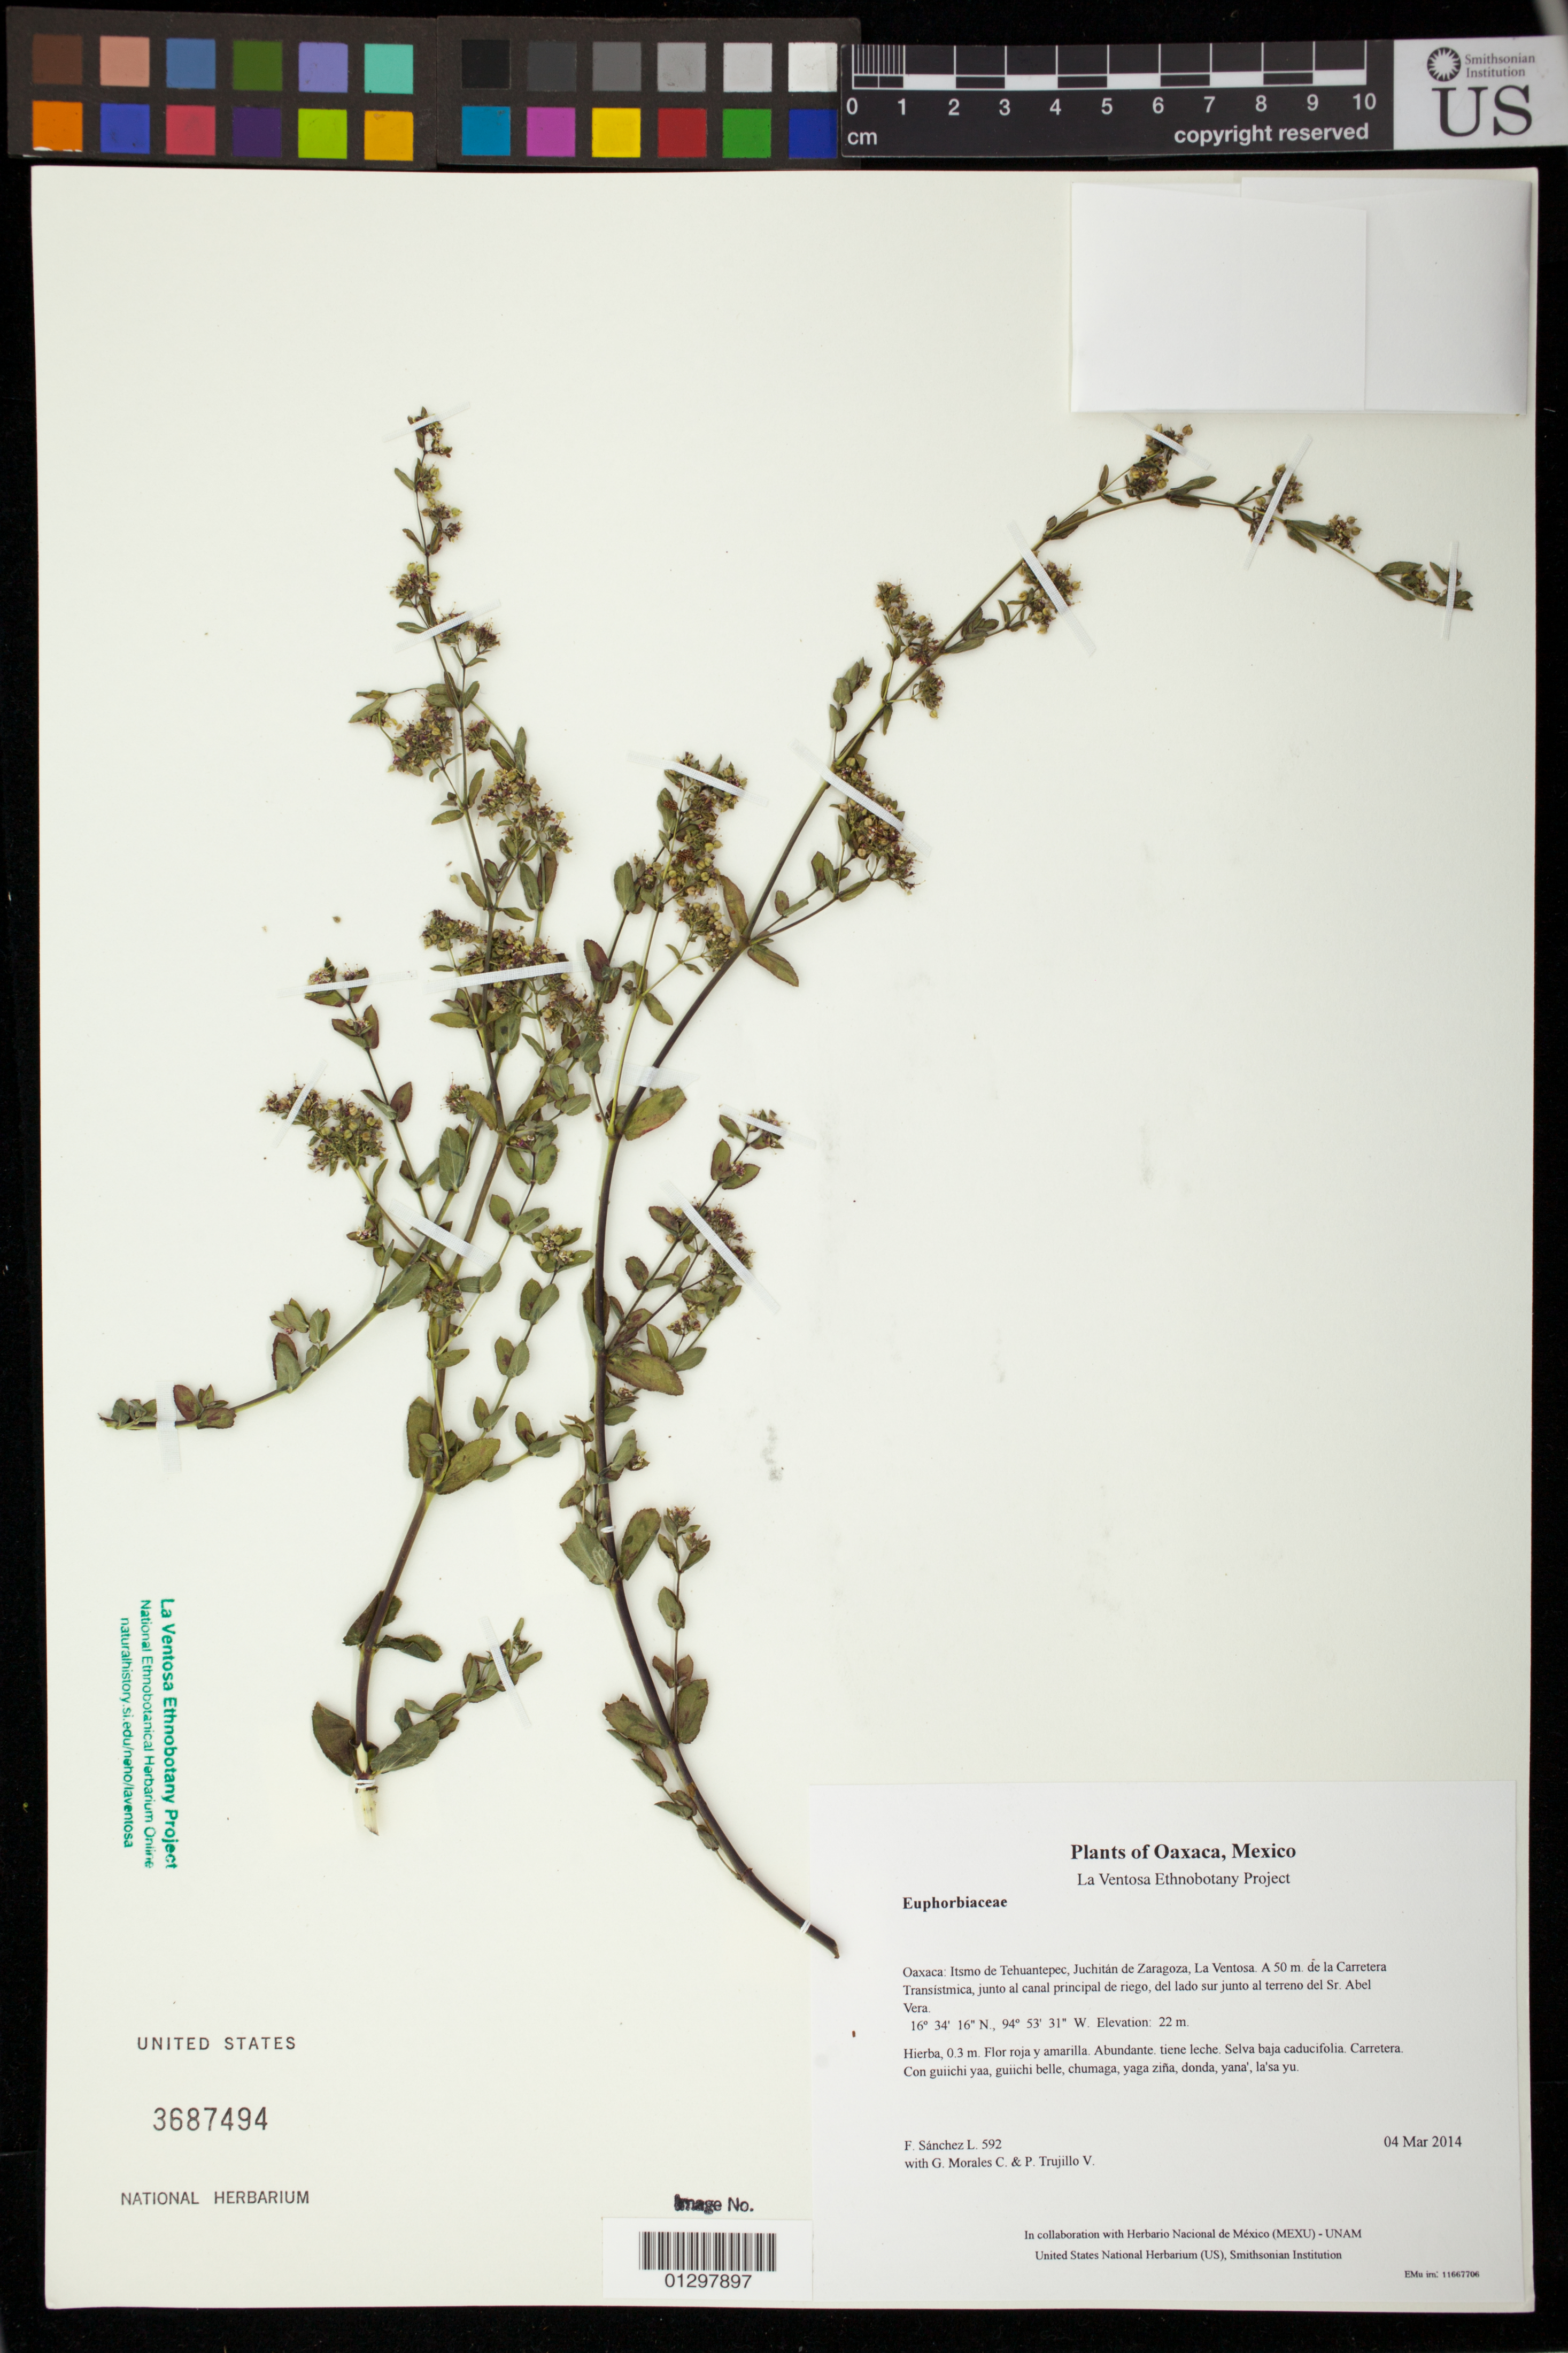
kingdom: Plantae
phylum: Tracheophyta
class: Magnoliopsida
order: Malpighiales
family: Euphorbiaceae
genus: Euphorbia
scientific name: Euphorbia lasiocarpa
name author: Klotzsch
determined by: Steinmann, Victor W.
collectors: F. Sánchez L., G. Morales C. & P. Trujillo V.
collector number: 592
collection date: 2014-03-04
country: Mexico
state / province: Oaxaca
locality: Itsmo de Tehuantepec, Juchitán de Zaragoza, La Ventosa. A 50 m. de la Carretera Transístmica, junto al canal principal de riego, del lado sur junto al terreno del Sr. Abel Vera.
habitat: Selva baja caducifolia. Carretera.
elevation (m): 22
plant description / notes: JEBOT, MEXU, SERO, US; Guixi bandaga. 0.3 m. Guie' naxiña' ne naguchi. Stale.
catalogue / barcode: US 3687494